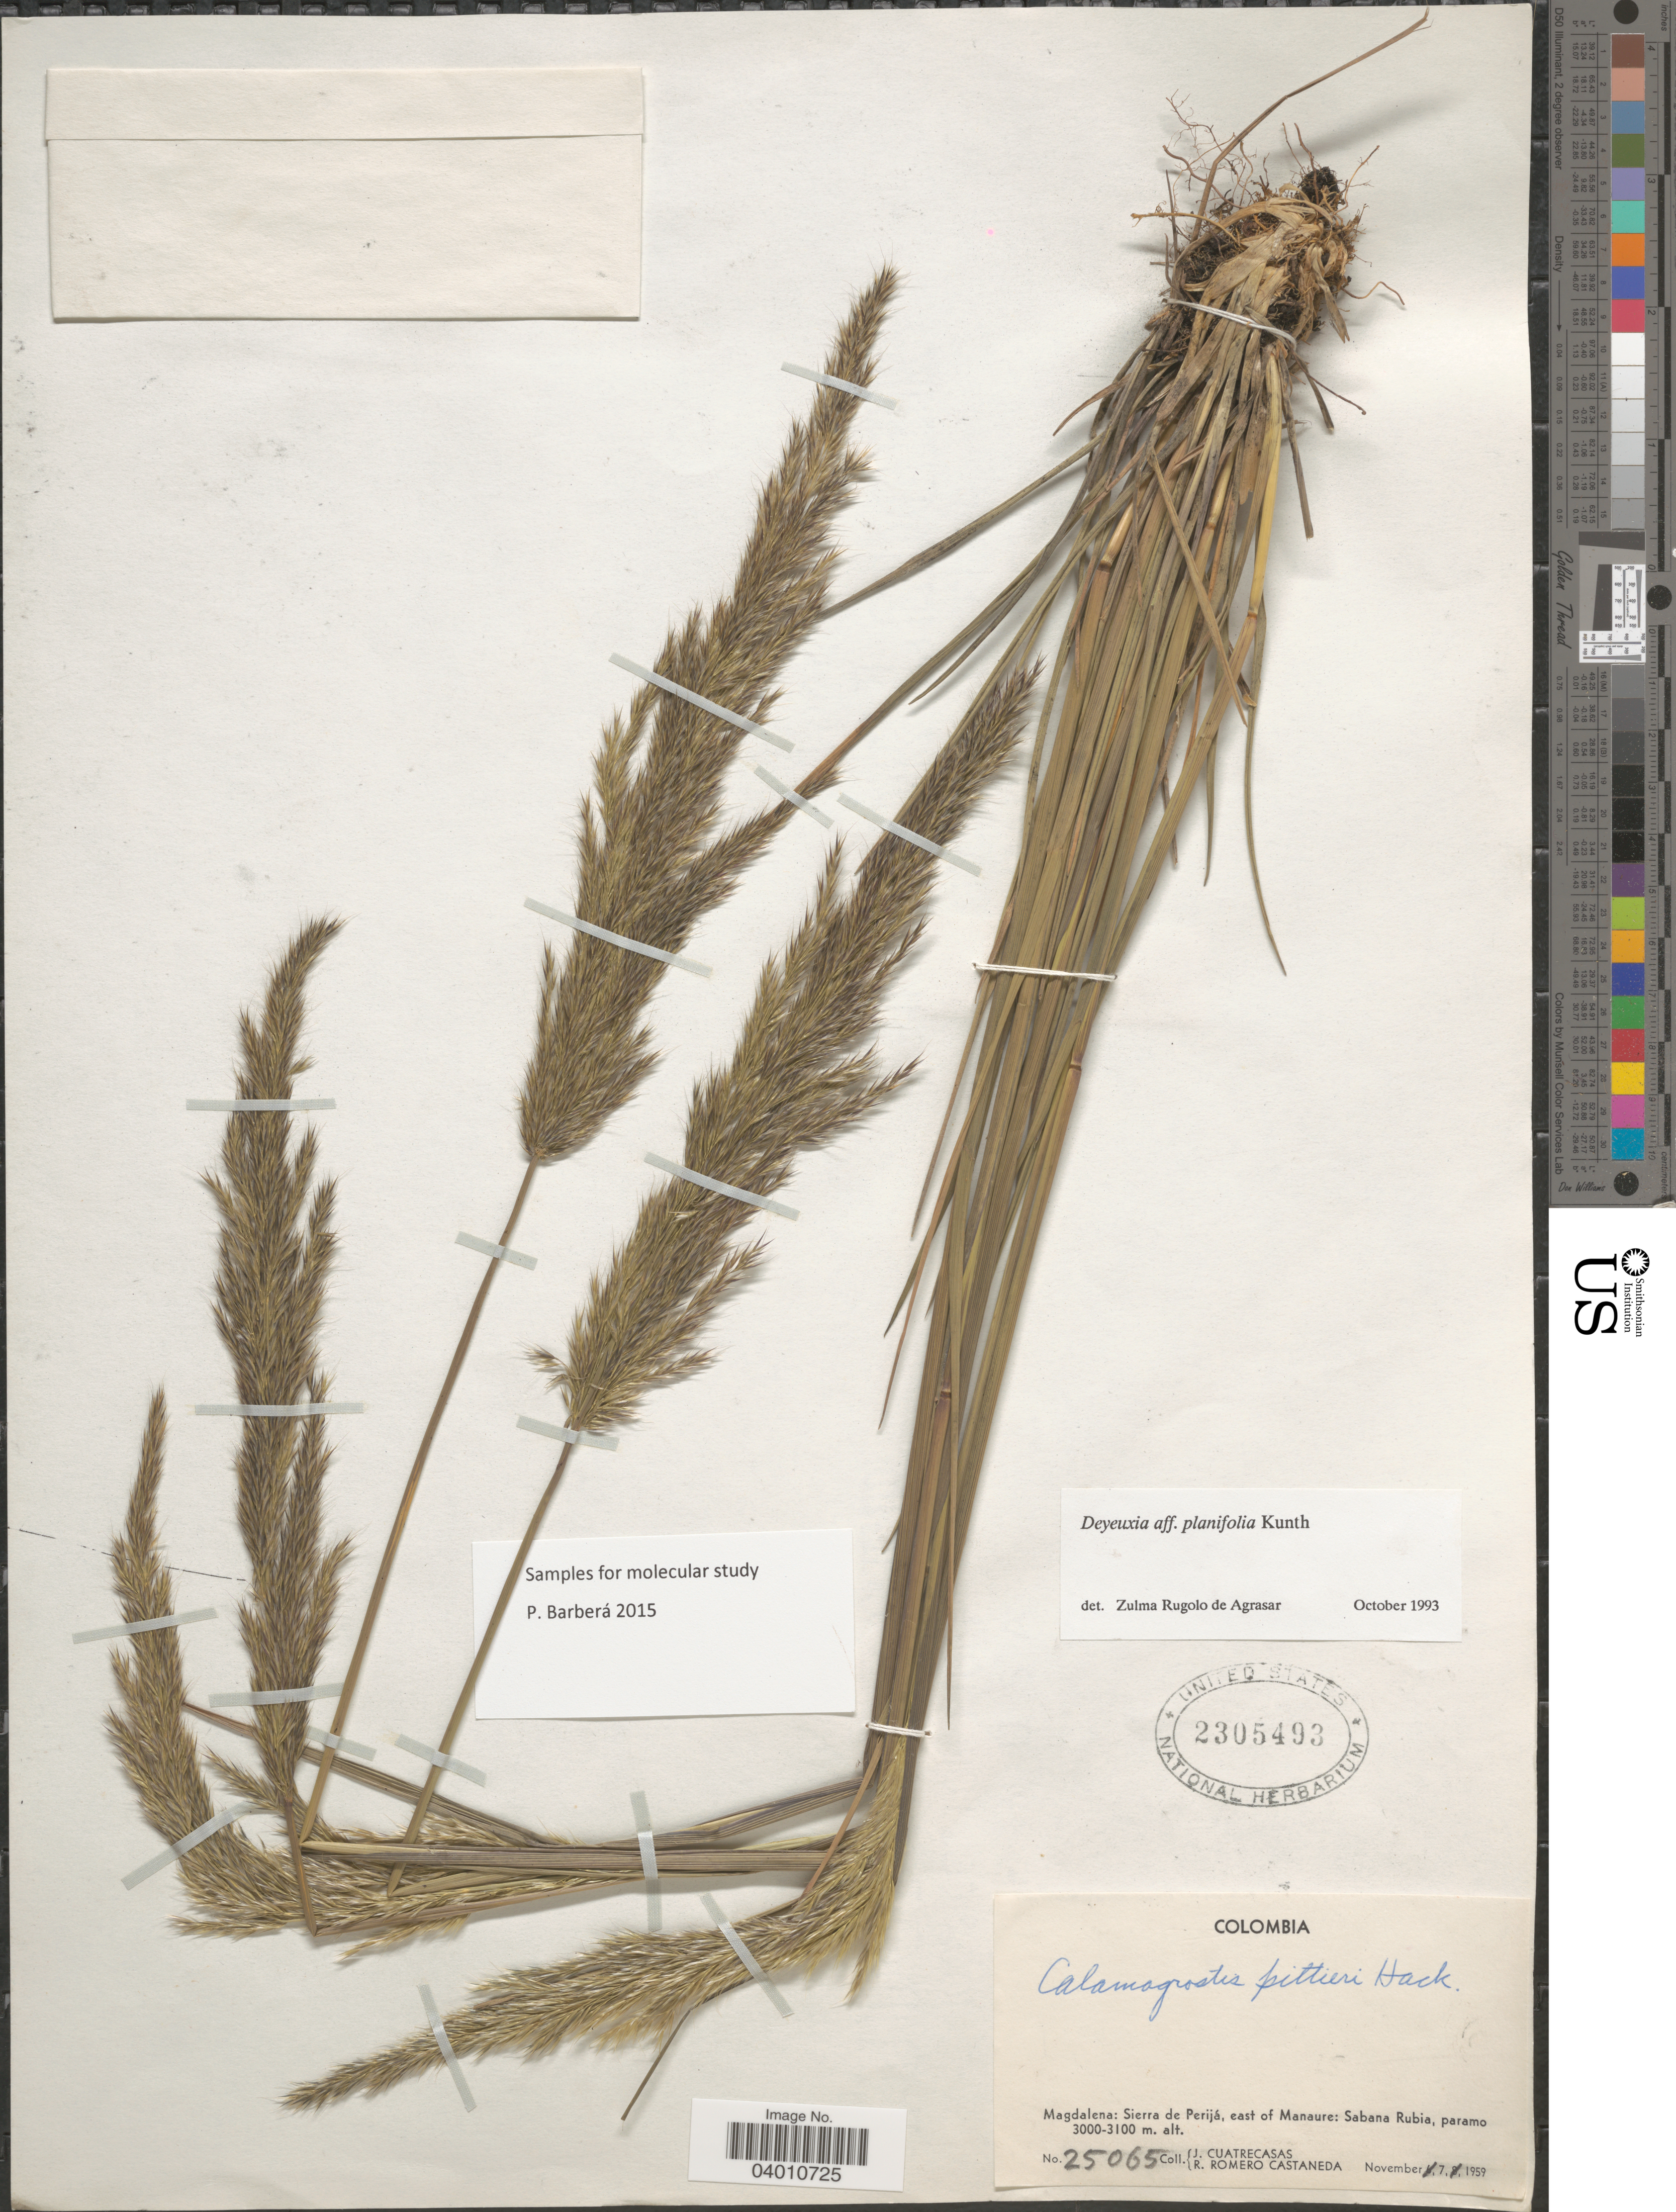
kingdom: Plantae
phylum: Tracheophyta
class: Liliopsida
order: Poales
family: Poaceae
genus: Peyritschia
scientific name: Peyritschia planifolia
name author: (Kunth) P.M. Peterson et al.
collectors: J. Cuatrecasas & R. Romero Castañeda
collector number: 25065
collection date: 1959-11-07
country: Colombia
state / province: Magdalena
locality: Sierra de Perijá, east of Manaure: Sabana Rubia, paramo.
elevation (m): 3000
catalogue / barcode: US 2305493